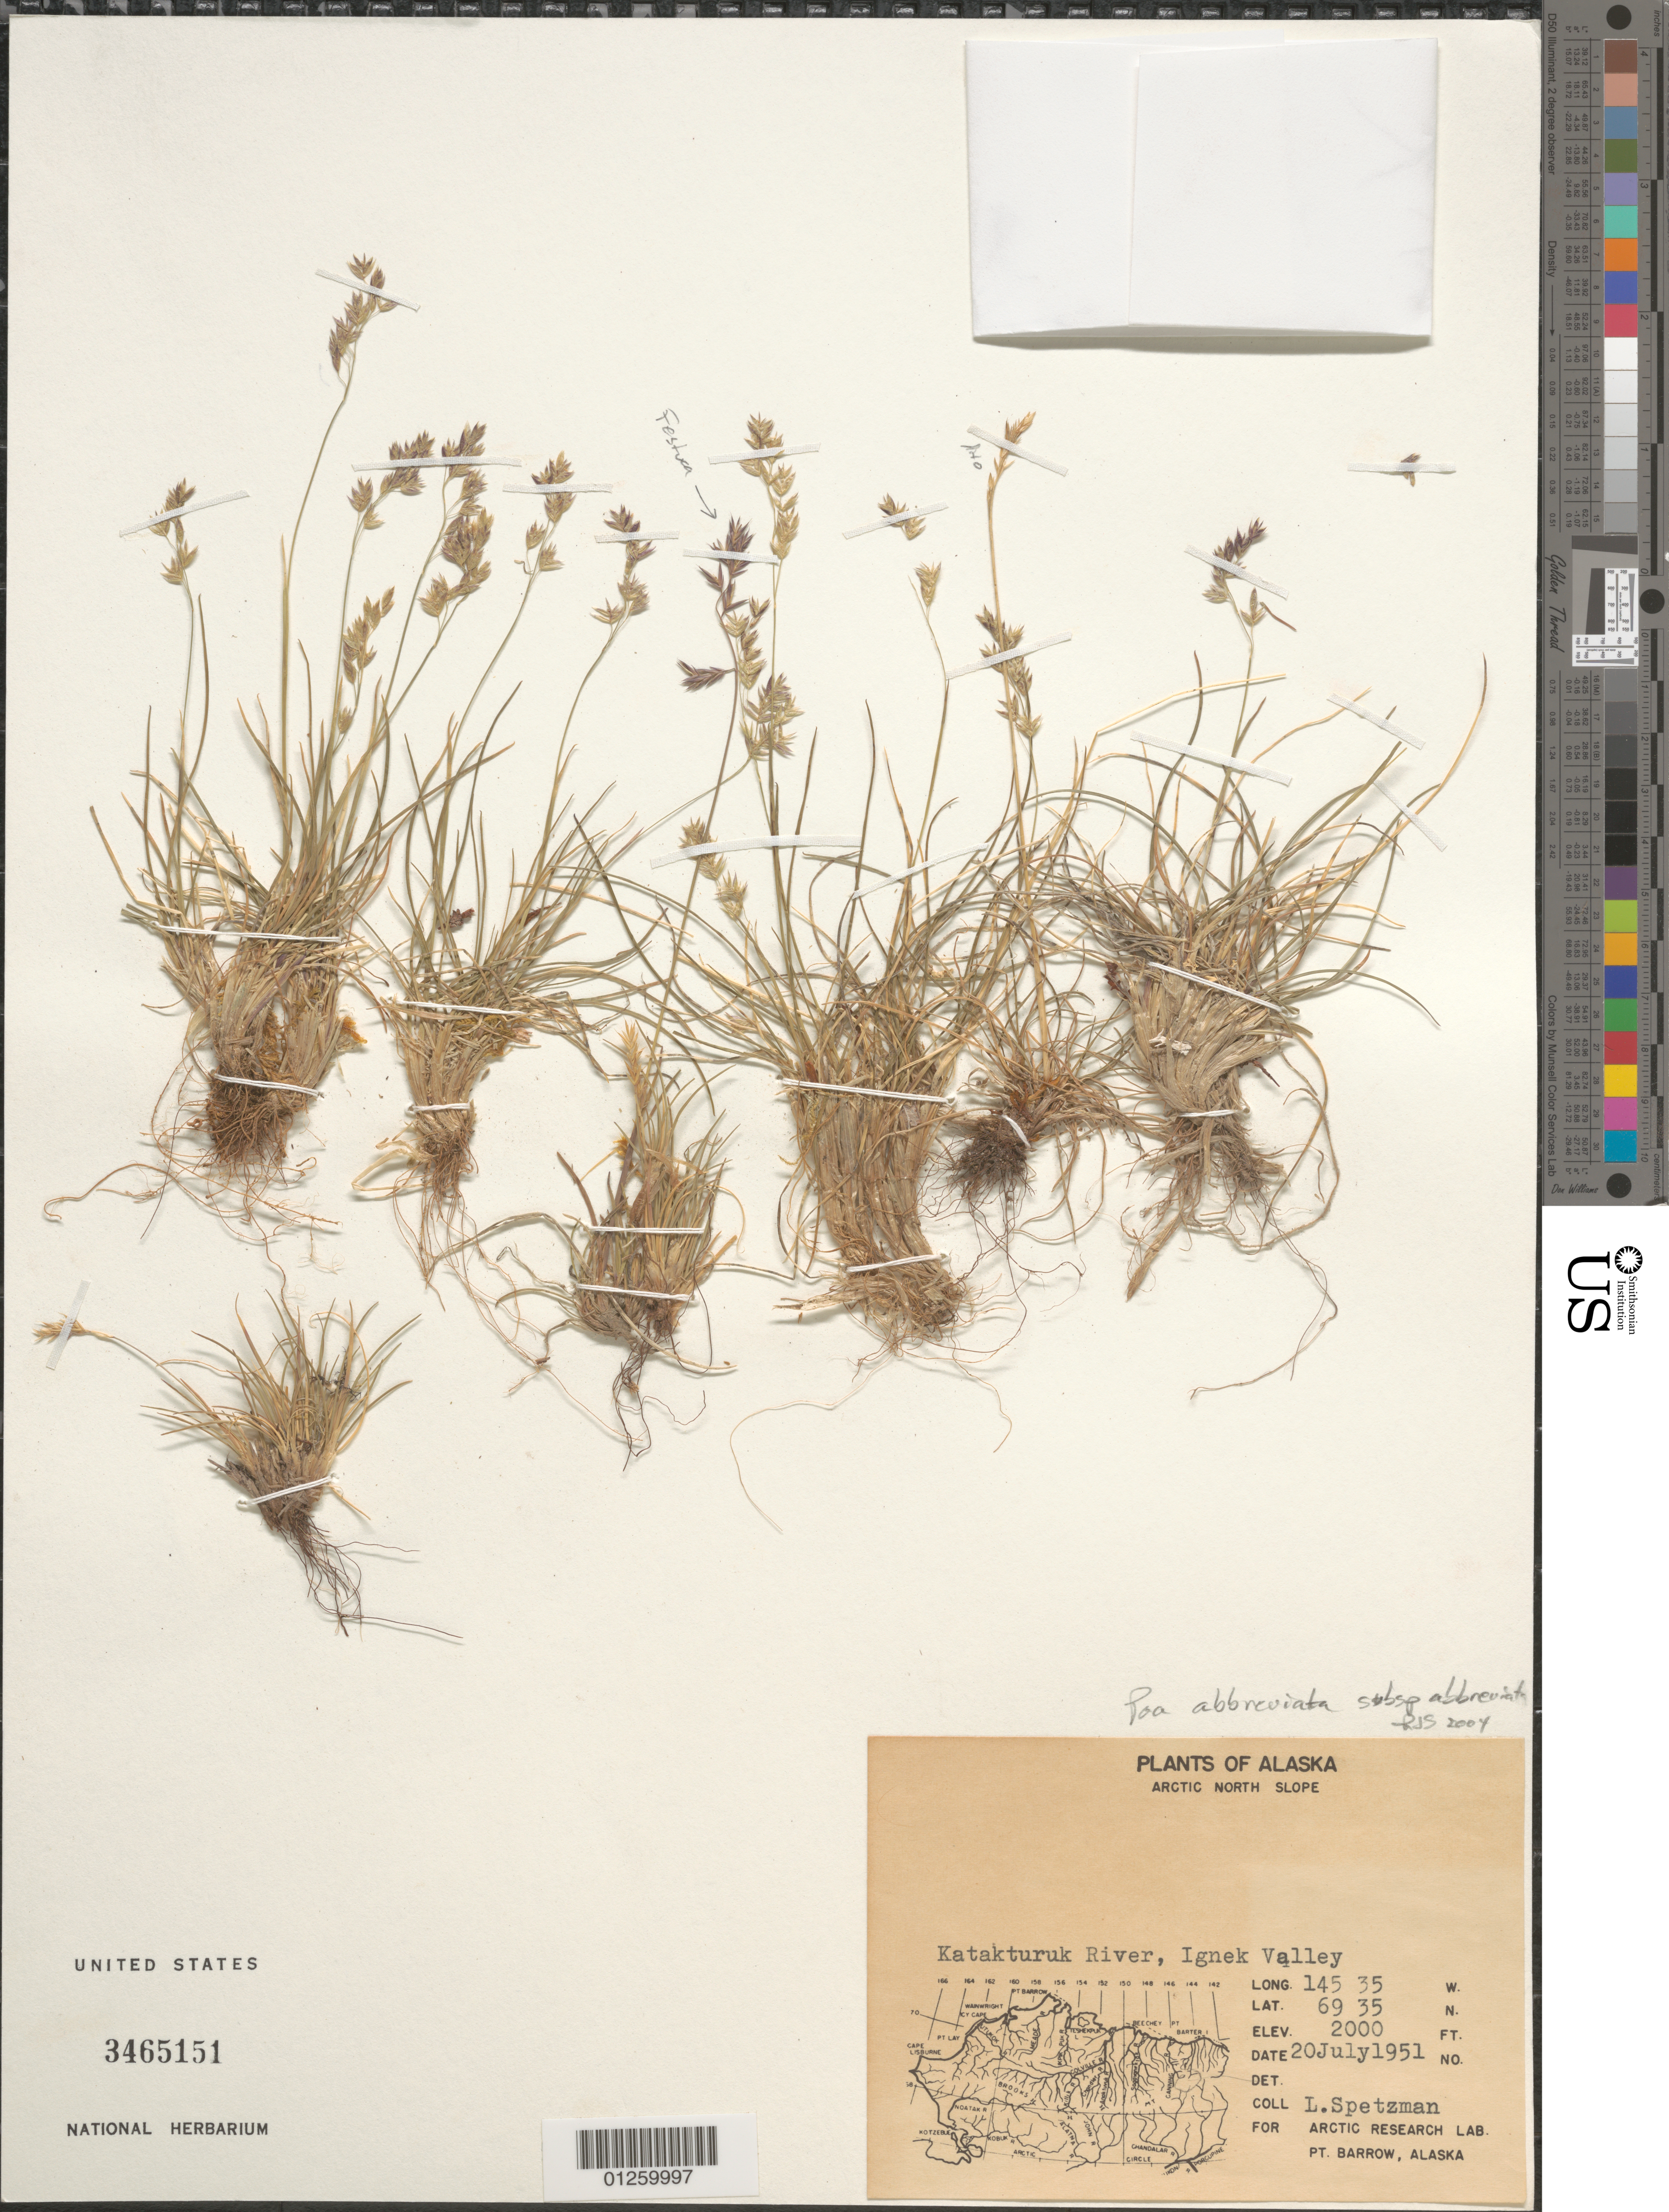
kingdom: Plantae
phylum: Tracheophyta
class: Liliopsida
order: Poales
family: Poaceae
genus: Poa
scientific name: Poa abbreviata subsp. abbreviata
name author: R. Br.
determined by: Soreng, Robert J., Research Associate (BOT), Smithsonian Institution - National Museum of Natural History (UNITED STATES)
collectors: L. Spetzman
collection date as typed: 20 July 1951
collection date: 1951-07-20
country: United States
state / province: Alaska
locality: Katakturuk River, Ignek Valley.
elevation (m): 610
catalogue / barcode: US 3465151